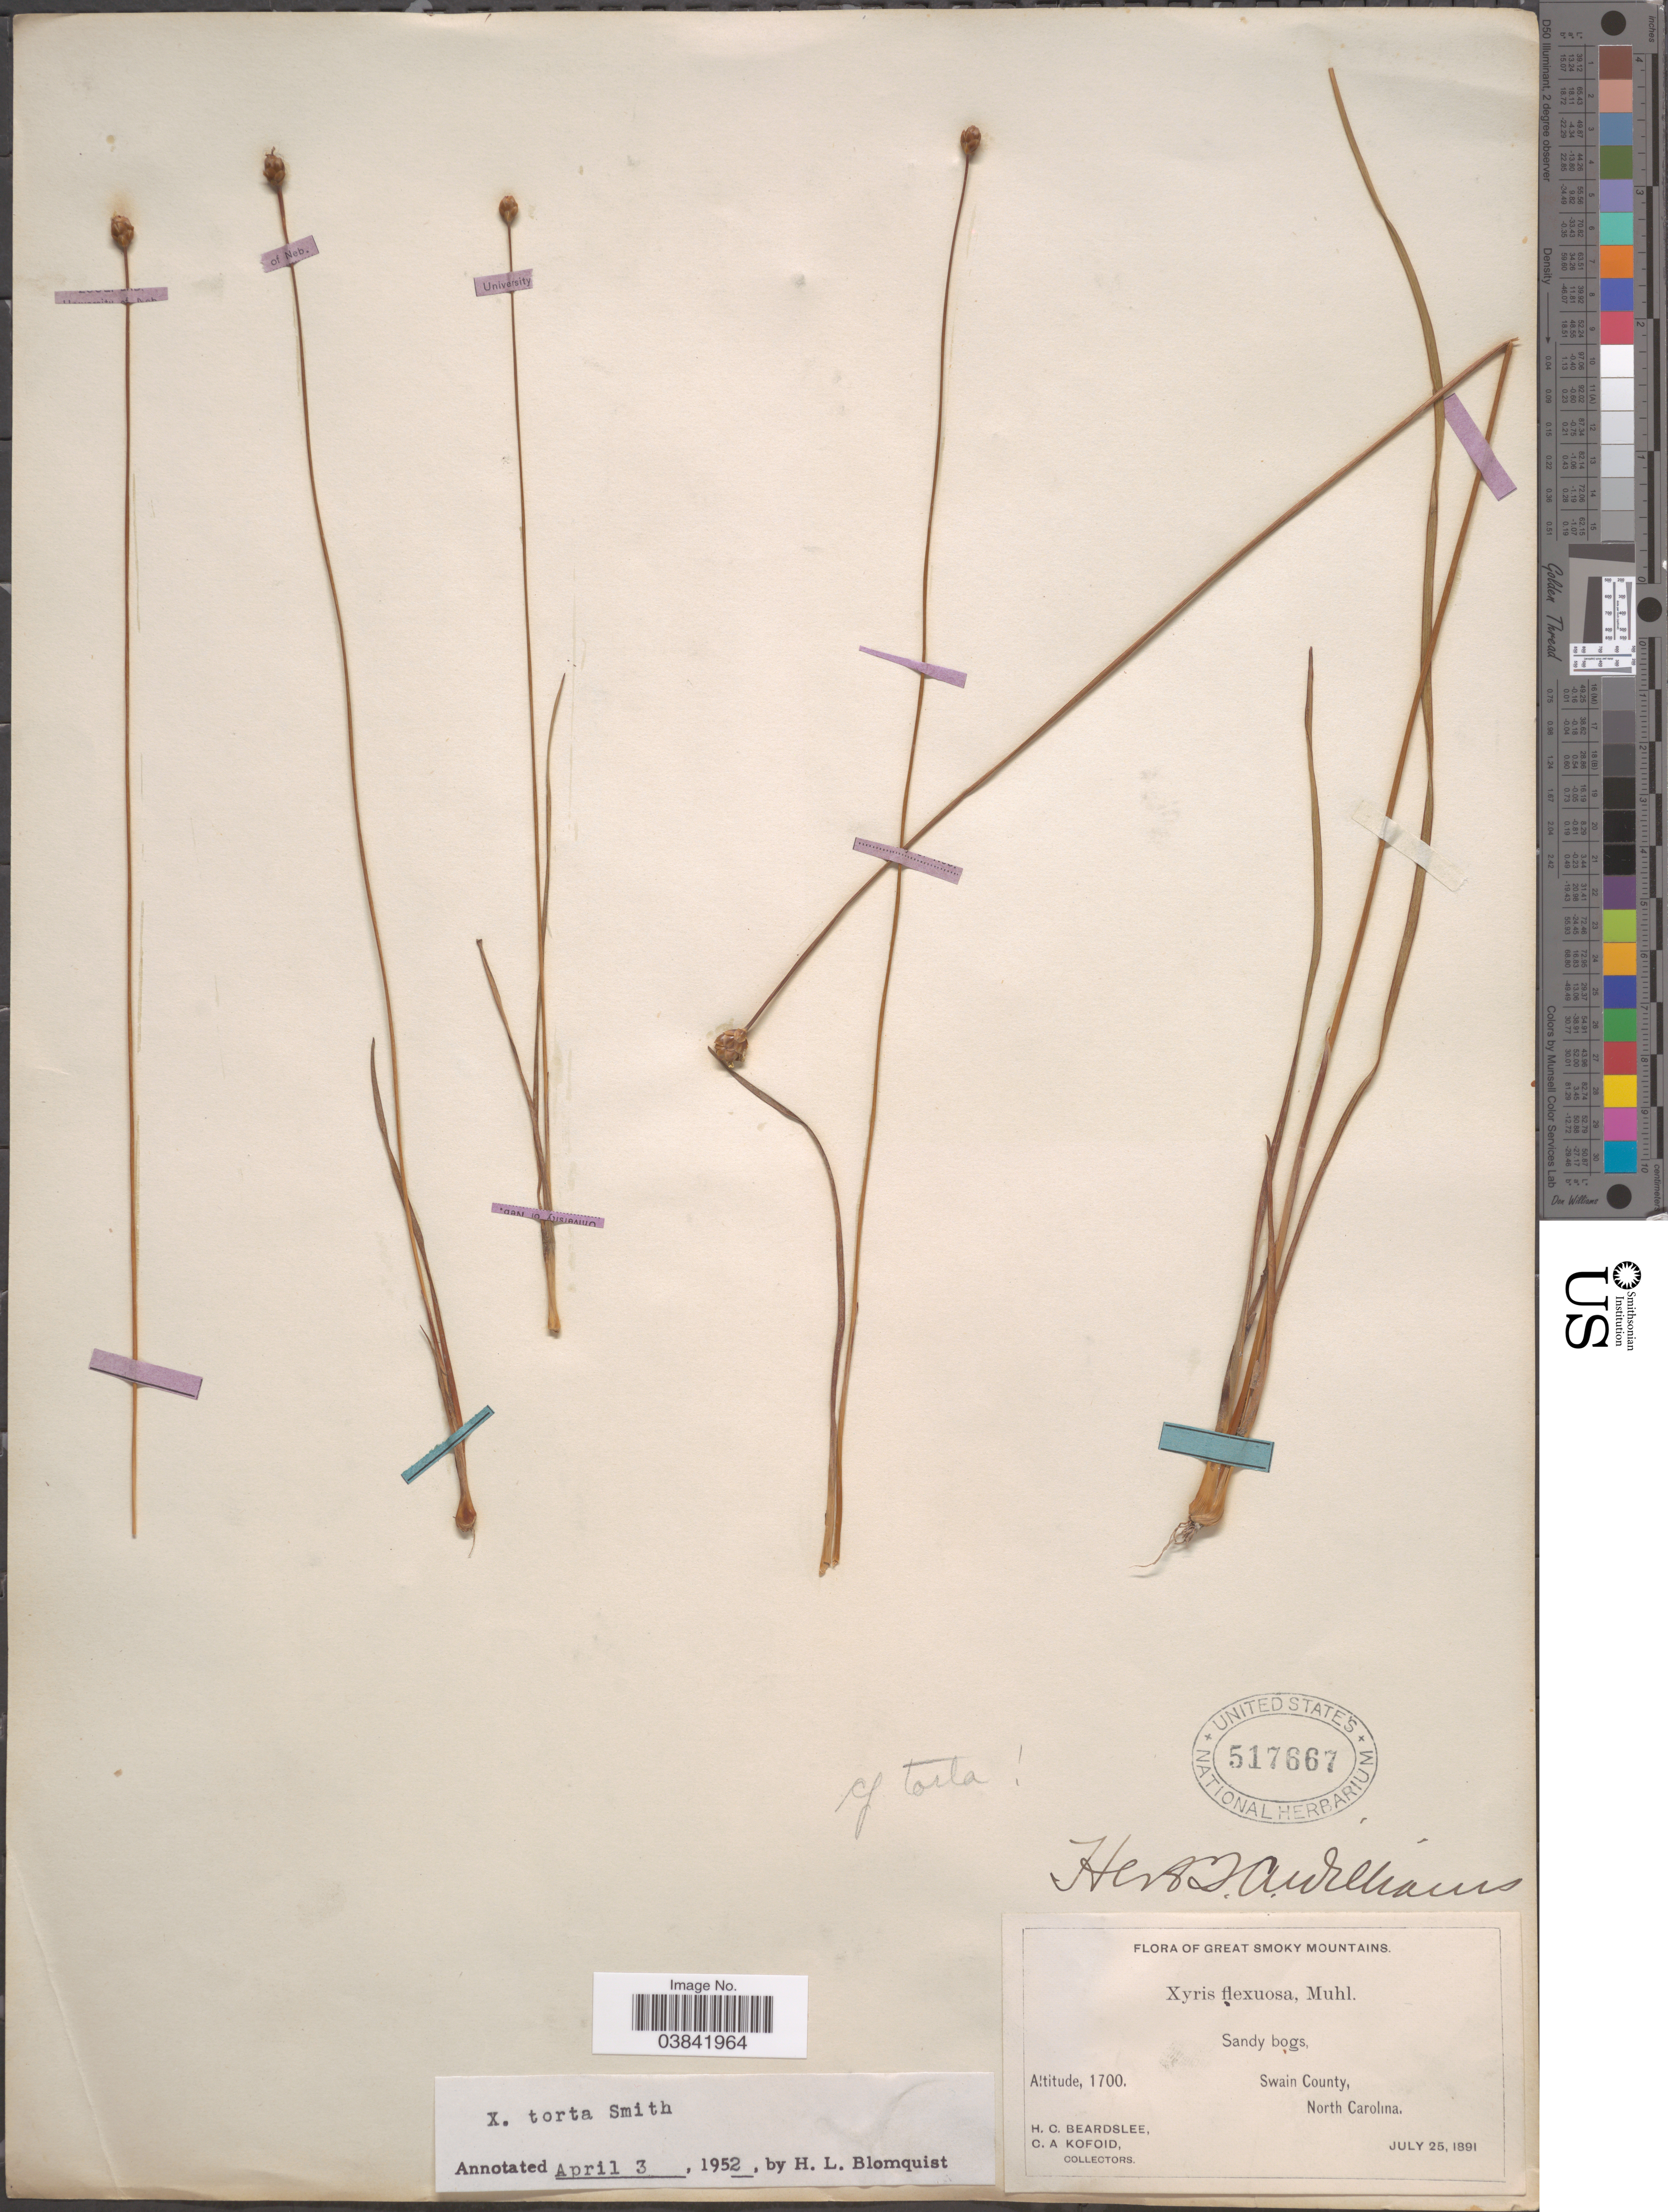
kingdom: Plantae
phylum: Tracheophyta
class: Liliopsida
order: Poales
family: Xyridaceae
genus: Xyris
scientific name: Xyris torta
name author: Sm.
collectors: H. Beardslee & C. Kofoid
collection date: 1891-07-25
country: United States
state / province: North Carolina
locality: Great Smoky Mountains. Swain County.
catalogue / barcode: US 517667